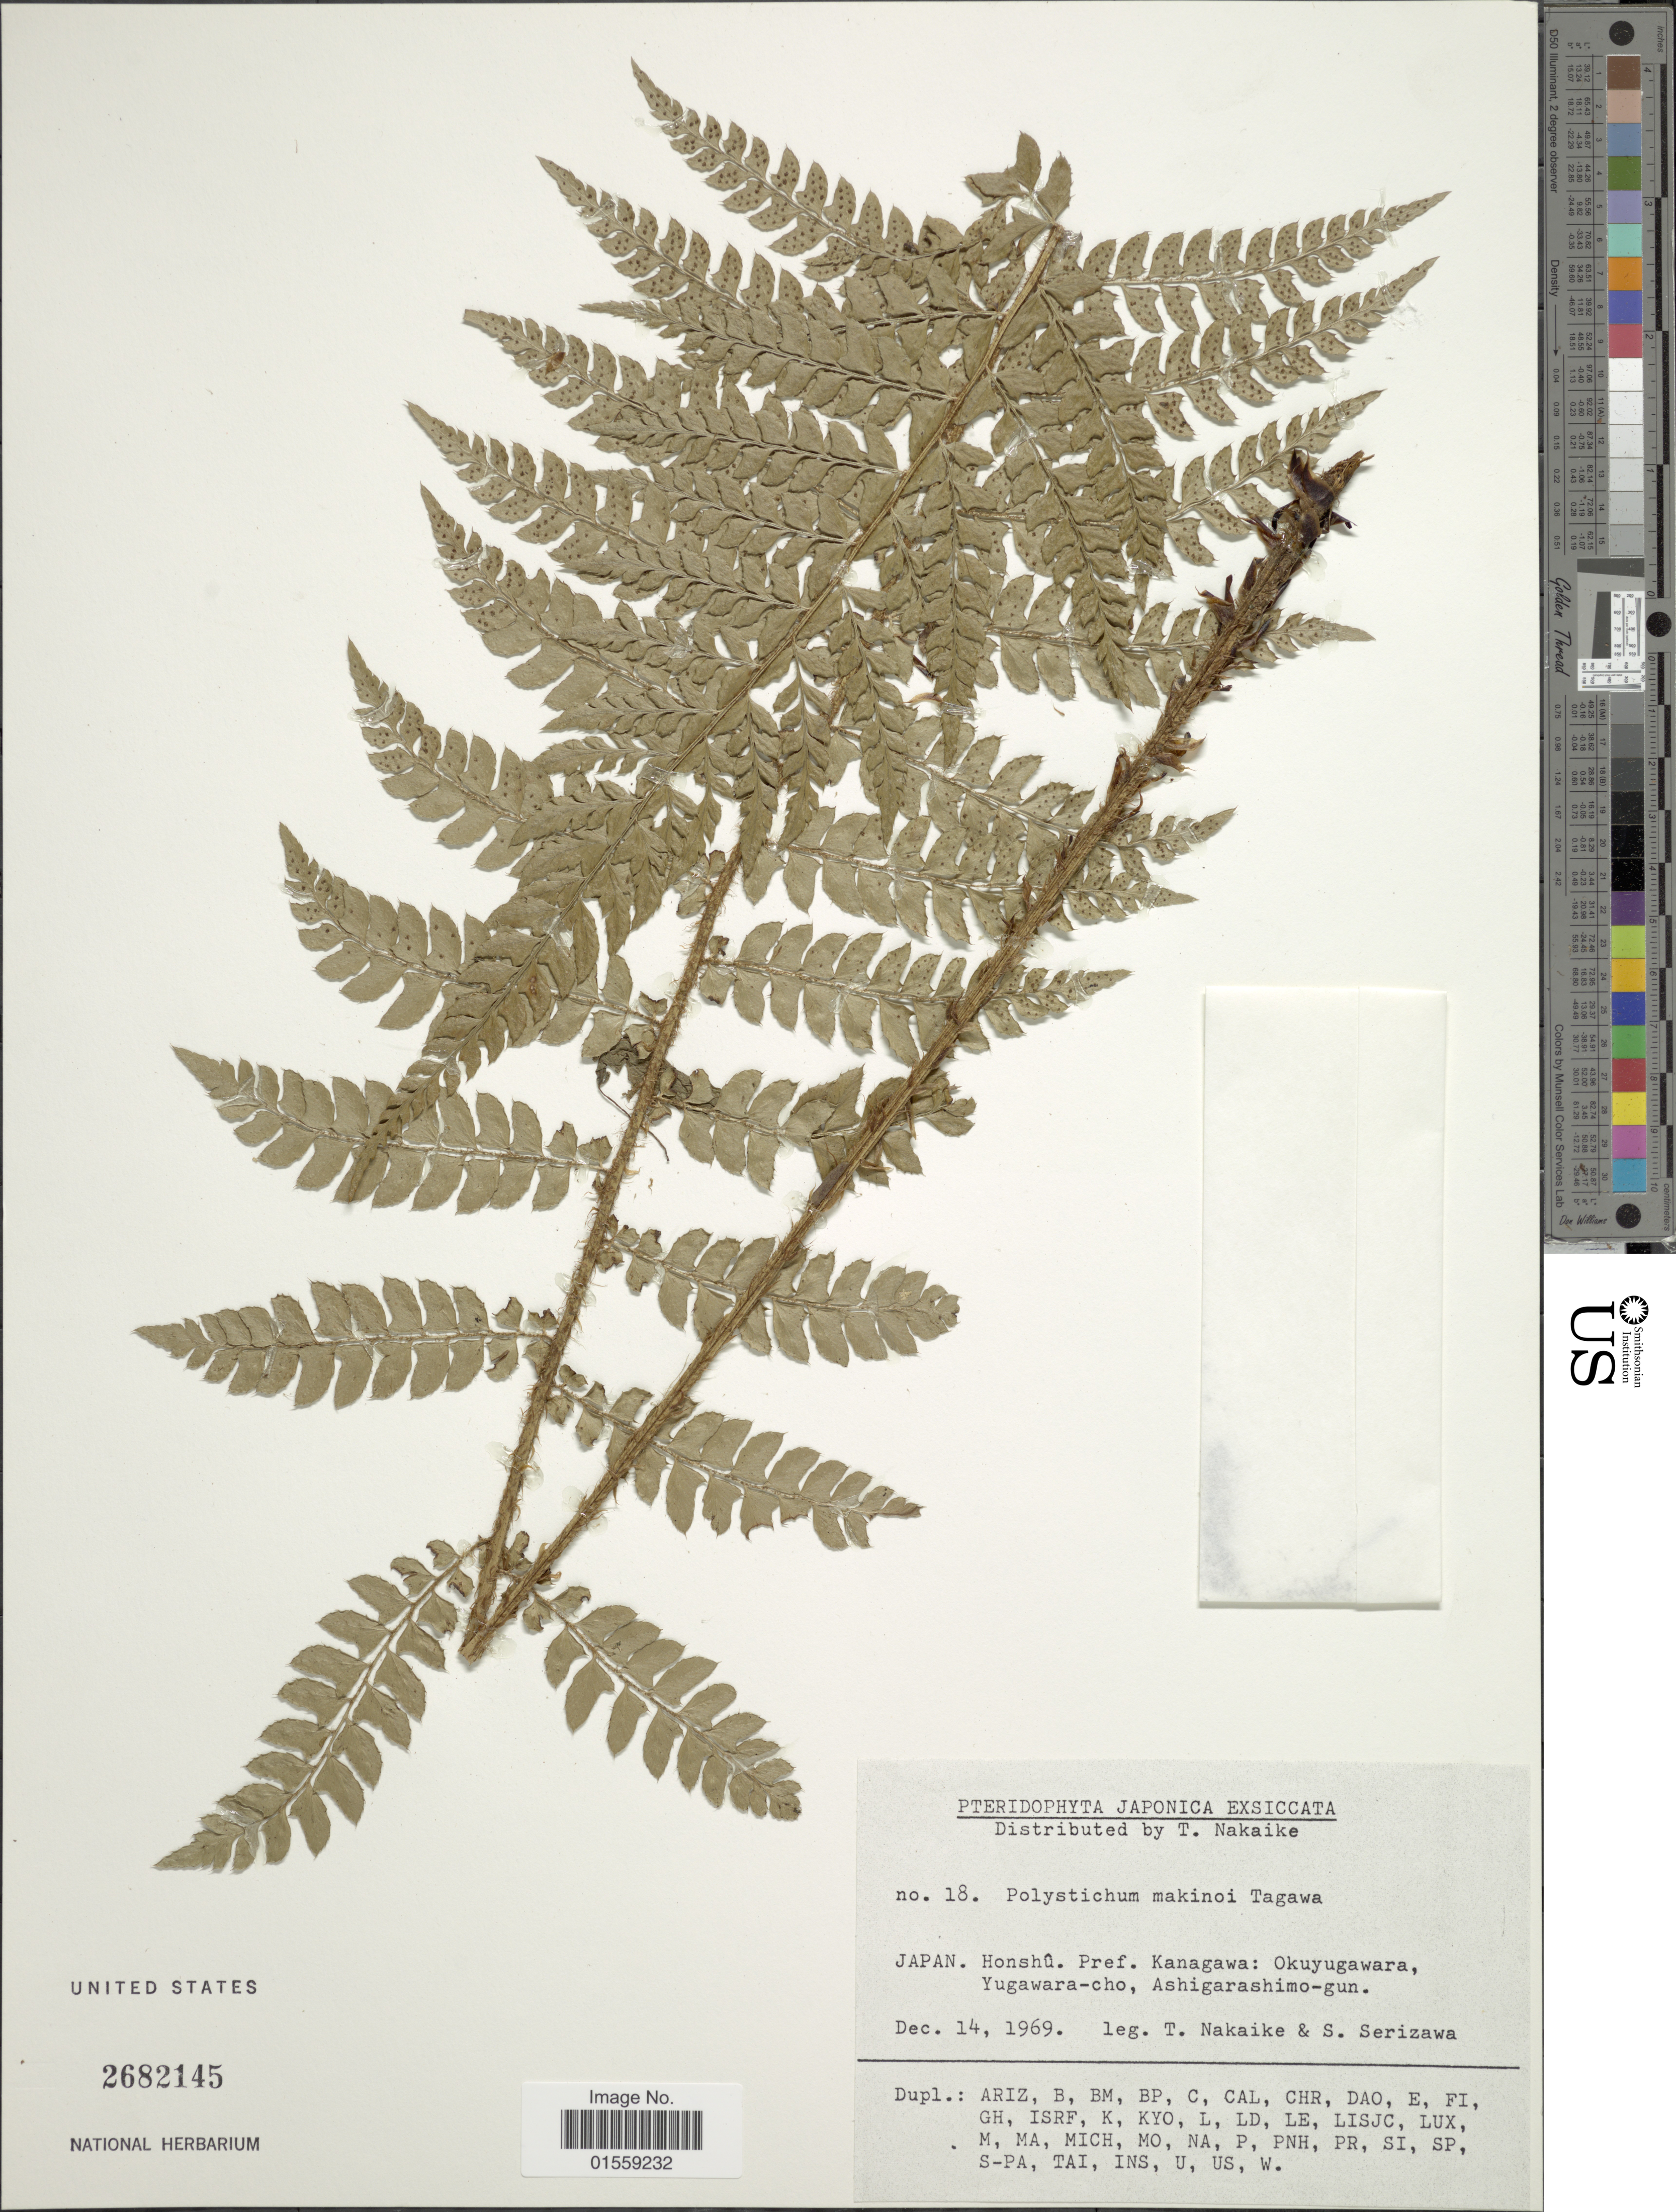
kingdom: Plantae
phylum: Tracheophyta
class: Polypodiopsida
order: Polypodiales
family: Dryopteridaceae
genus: Polystichum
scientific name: Polystichum makinoi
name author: (Tagawa) Tagawa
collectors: T. Nakaike & S. Serizawa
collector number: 18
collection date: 1969-12-14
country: Japan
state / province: Kanagawa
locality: Honshu. Pref. Kanagawa: Okuyugawara, Yugawara-cho, Ashigarashimo-gun.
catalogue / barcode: US 2682145